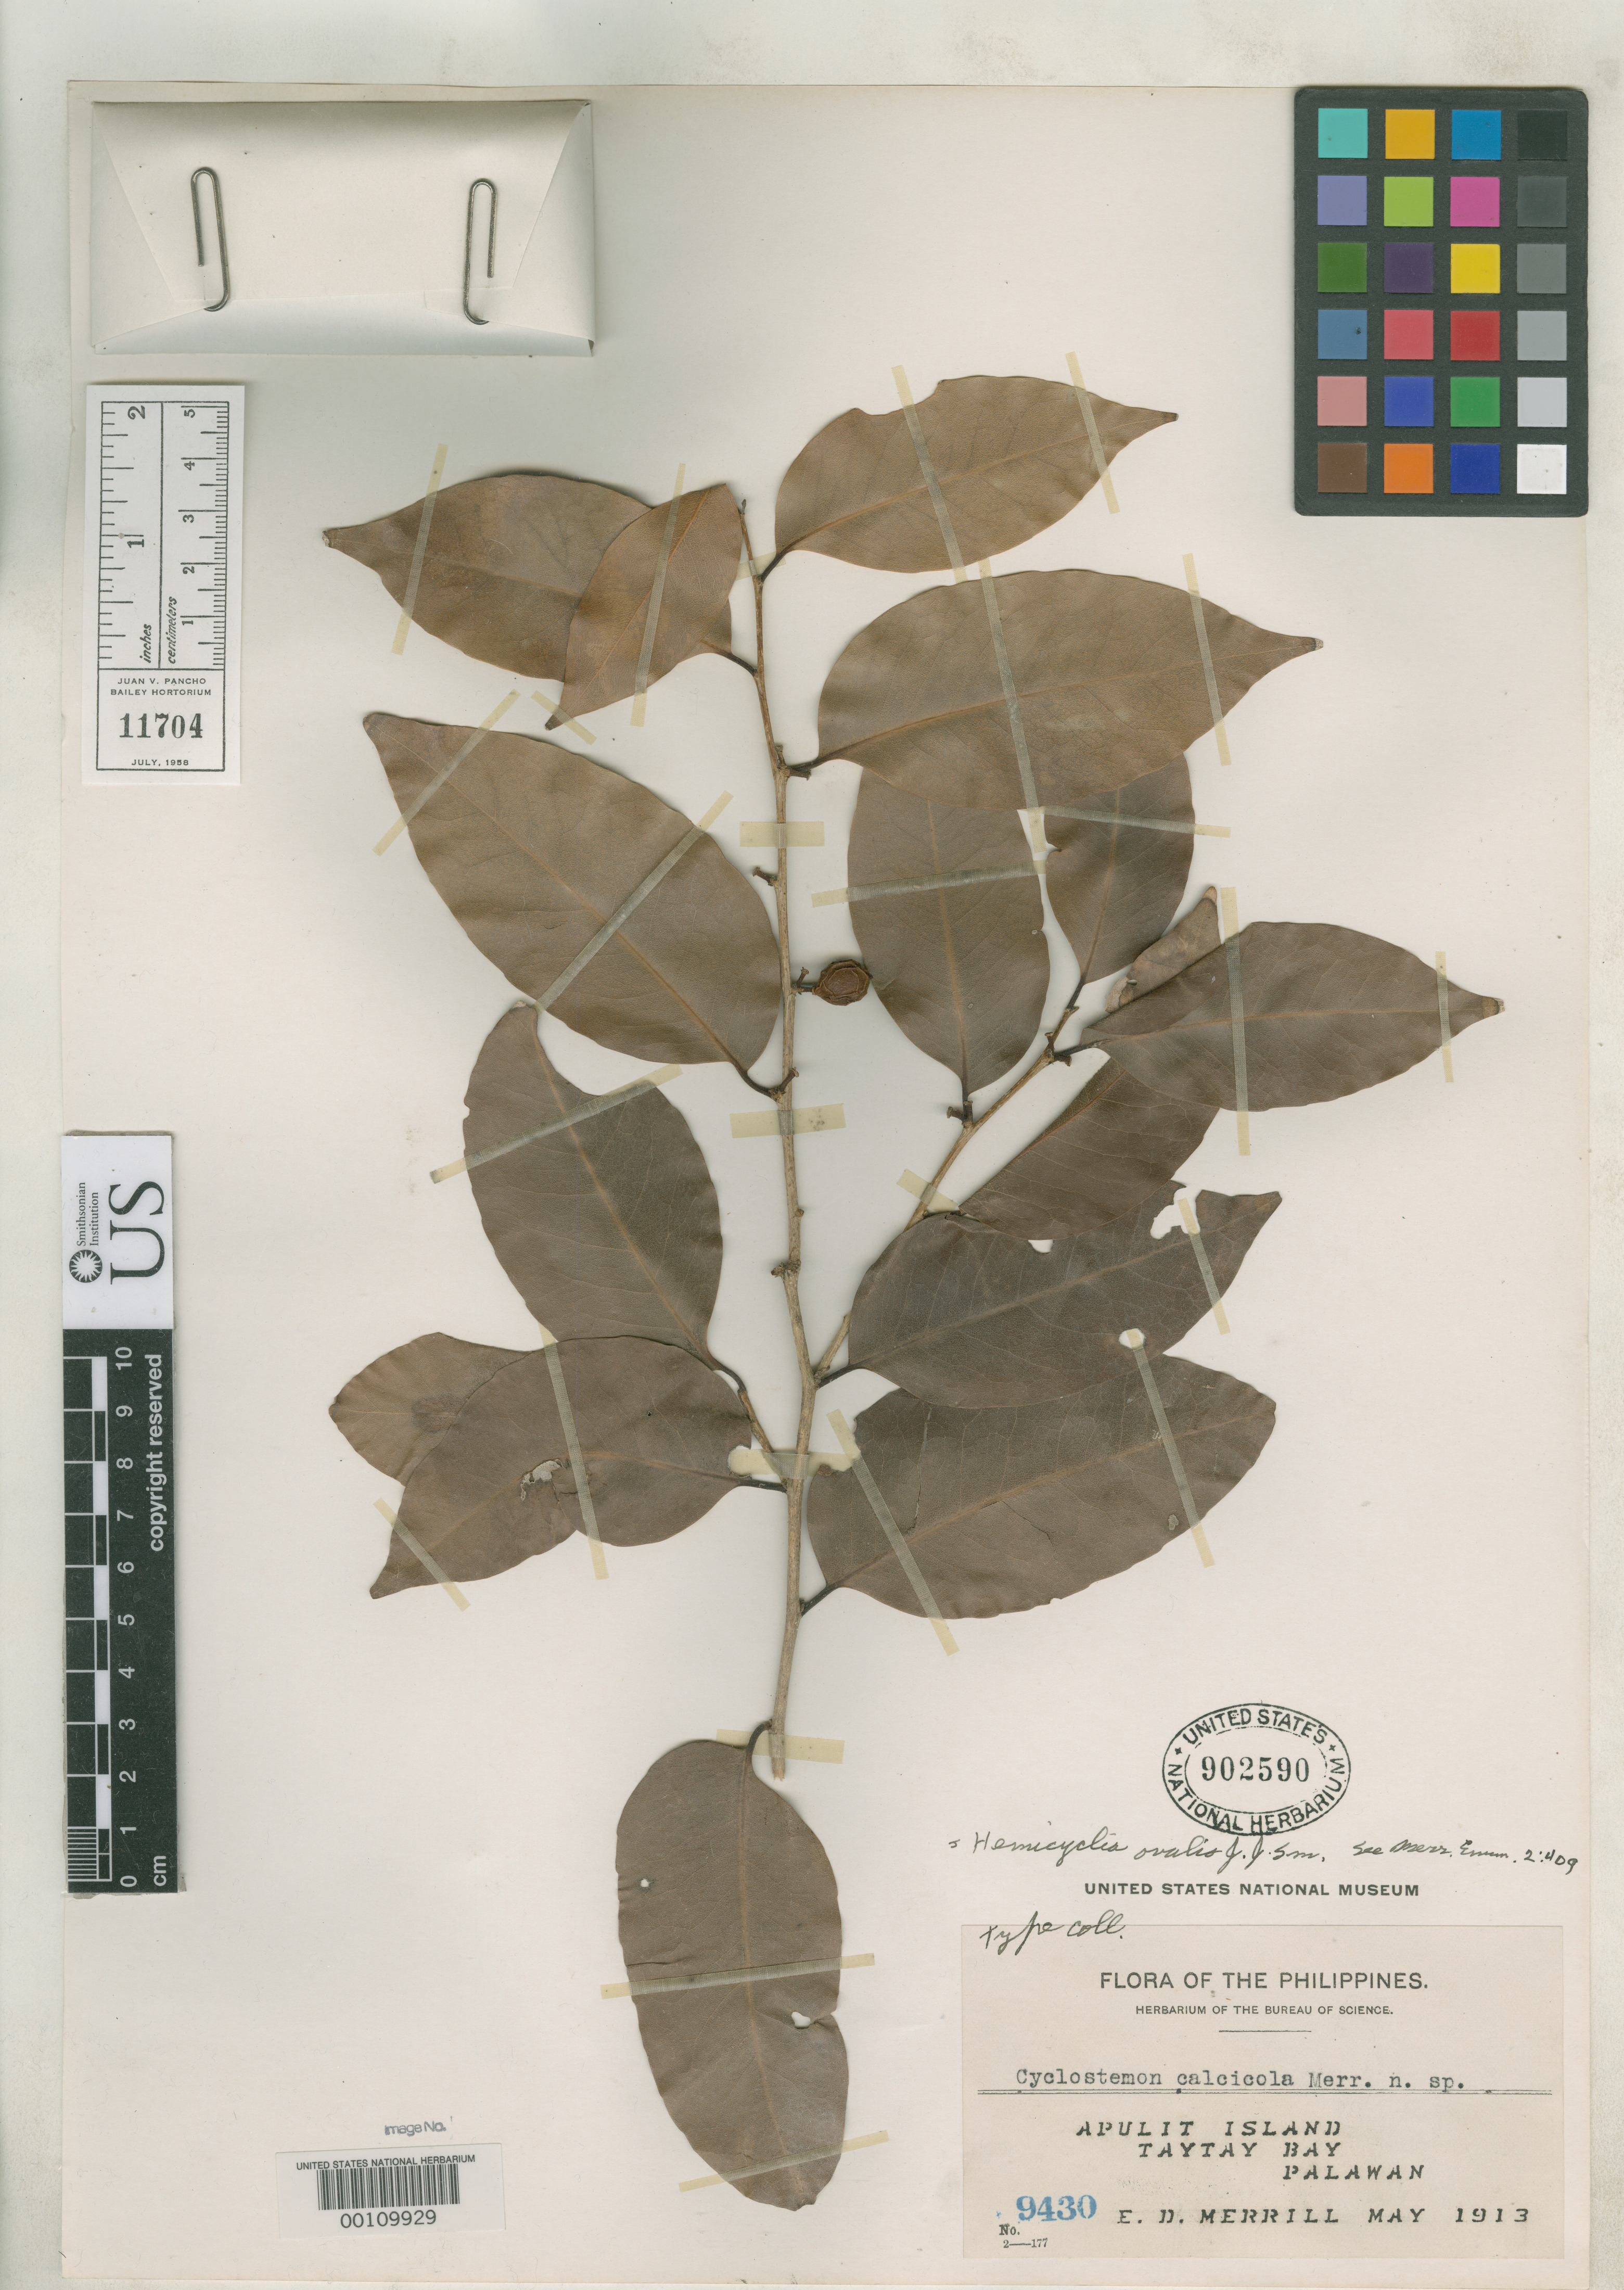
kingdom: Plantae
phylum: Tracheophyta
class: Magnoliopsida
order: Malpighiales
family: Putranjivaceae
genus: Cyclostemon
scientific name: Cyclostemon calcicola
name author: Merr.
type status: Isotype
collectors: E. D. Merrill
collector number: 9430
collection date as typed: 31 May 1913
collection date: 1913-05-31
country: Philippines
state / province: Mimaropa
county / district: Palawan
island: Palawan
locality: Taytay Bay.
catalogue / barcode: US 902590